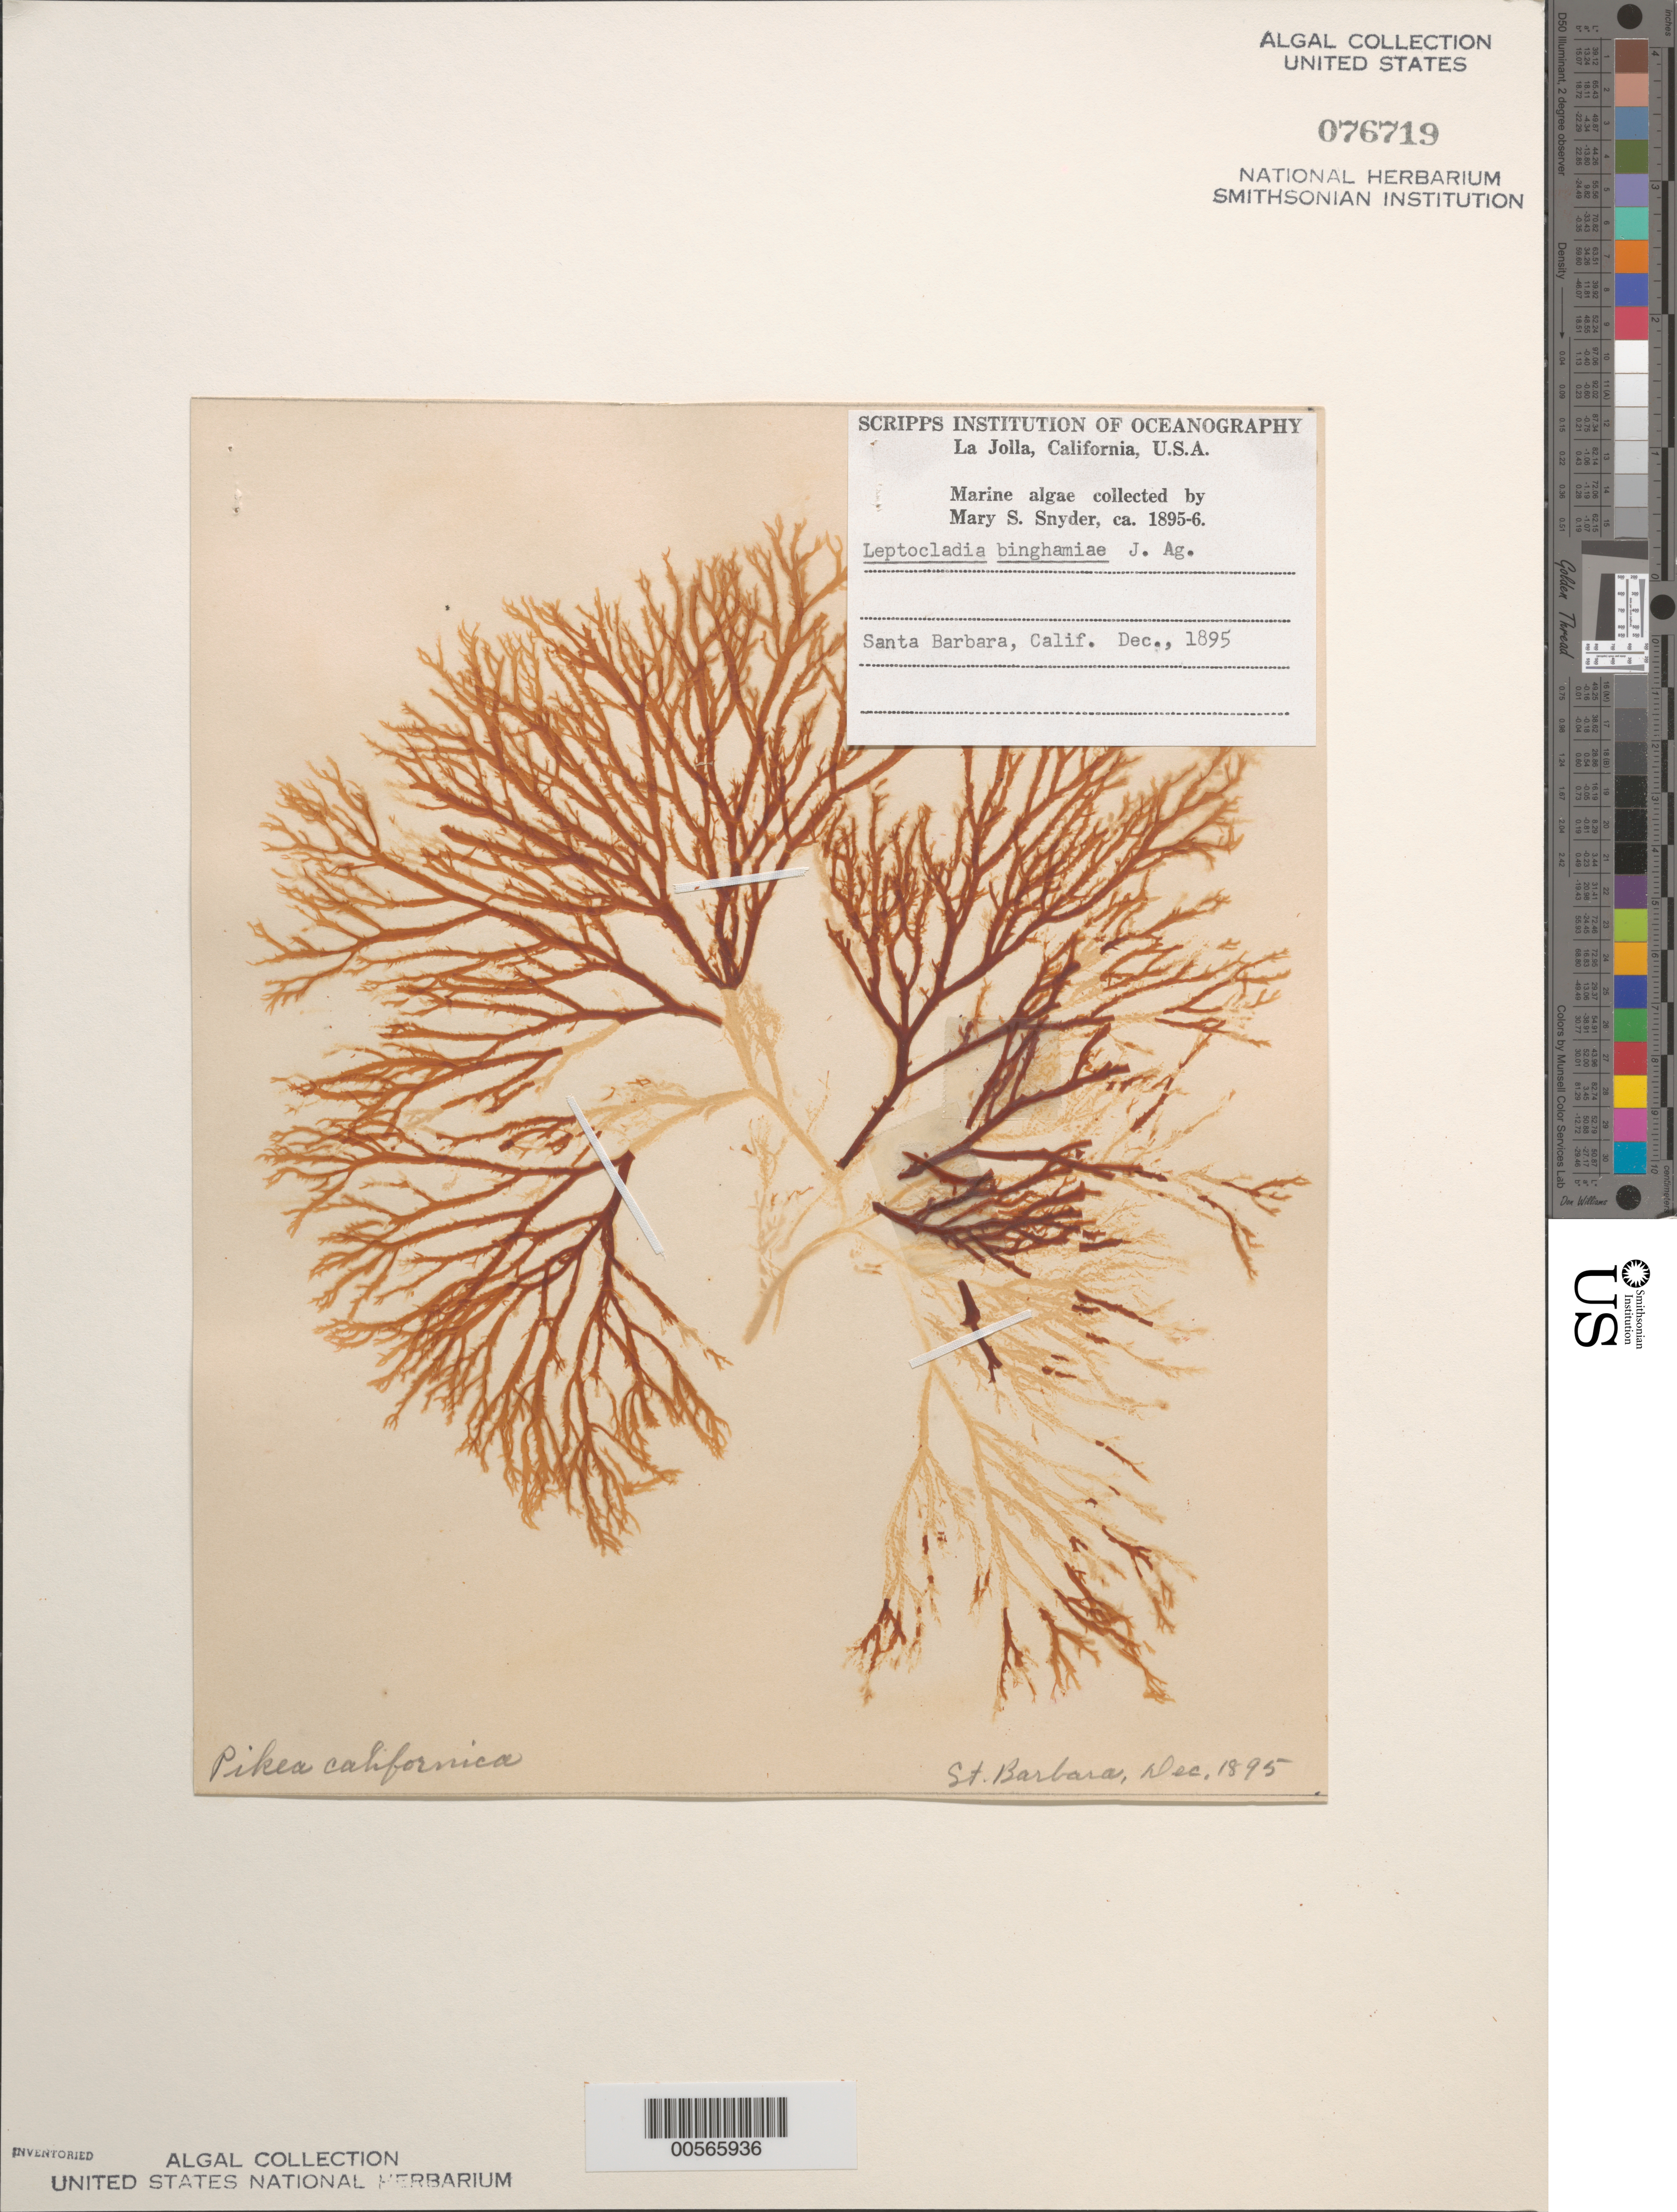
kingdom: Plantae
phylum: Rhodophyta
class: Florideophyceae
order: Gigartinales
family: Dumontiaceae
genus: Leptocladia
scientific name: Leptocladia binghamiae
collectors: M. Snyder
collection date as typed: Dec 1895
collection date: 1895-12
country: United States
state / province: California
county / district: Santa Barbara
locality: Santa Barbara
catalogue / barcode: US 76719